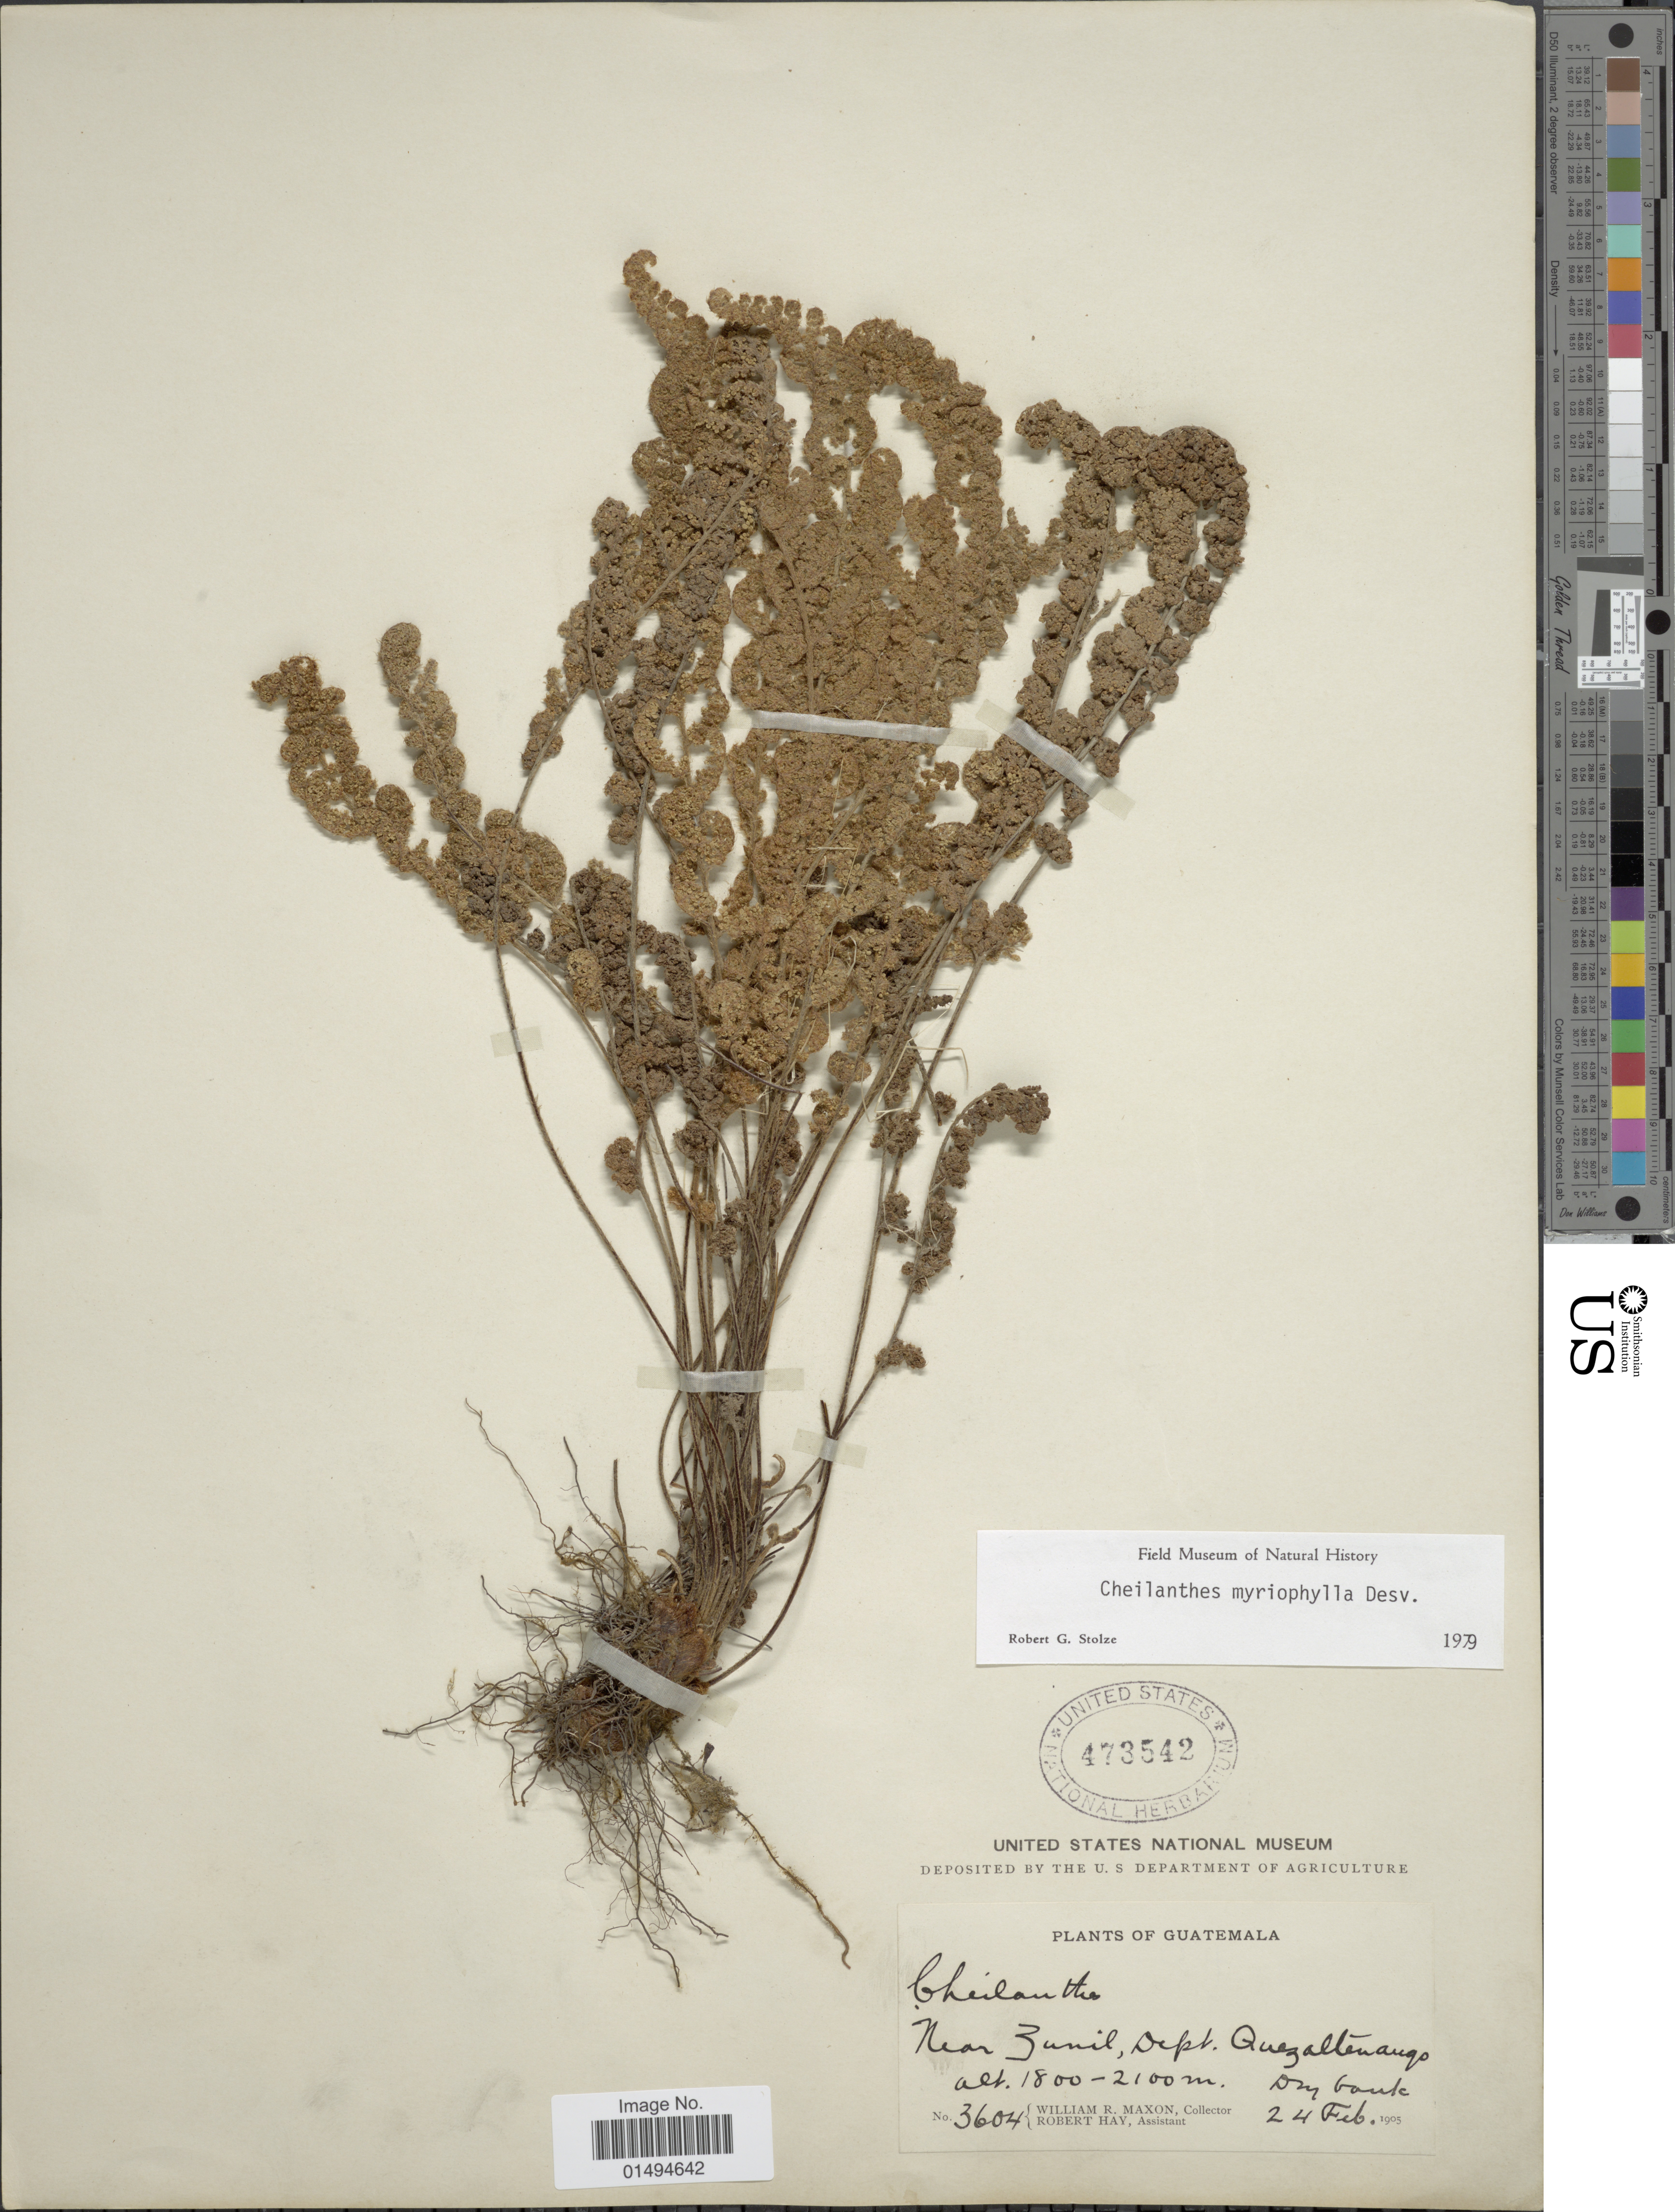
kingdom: Plantae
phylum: Tracheophyta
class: Polypodiopsida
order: Polypodiales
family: Pteridaceae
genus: Myriopteris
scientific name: Myriopteris myriophylla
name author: (Desv.) J. Sm.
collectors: W. R. Maxon & R. H. Hay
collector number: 3604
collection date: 1905-02-24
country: Guatemala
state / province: Quetzaltenango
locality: Near Zunil. Dept. Quezaltenango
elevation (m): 1800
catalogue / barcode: US 473542